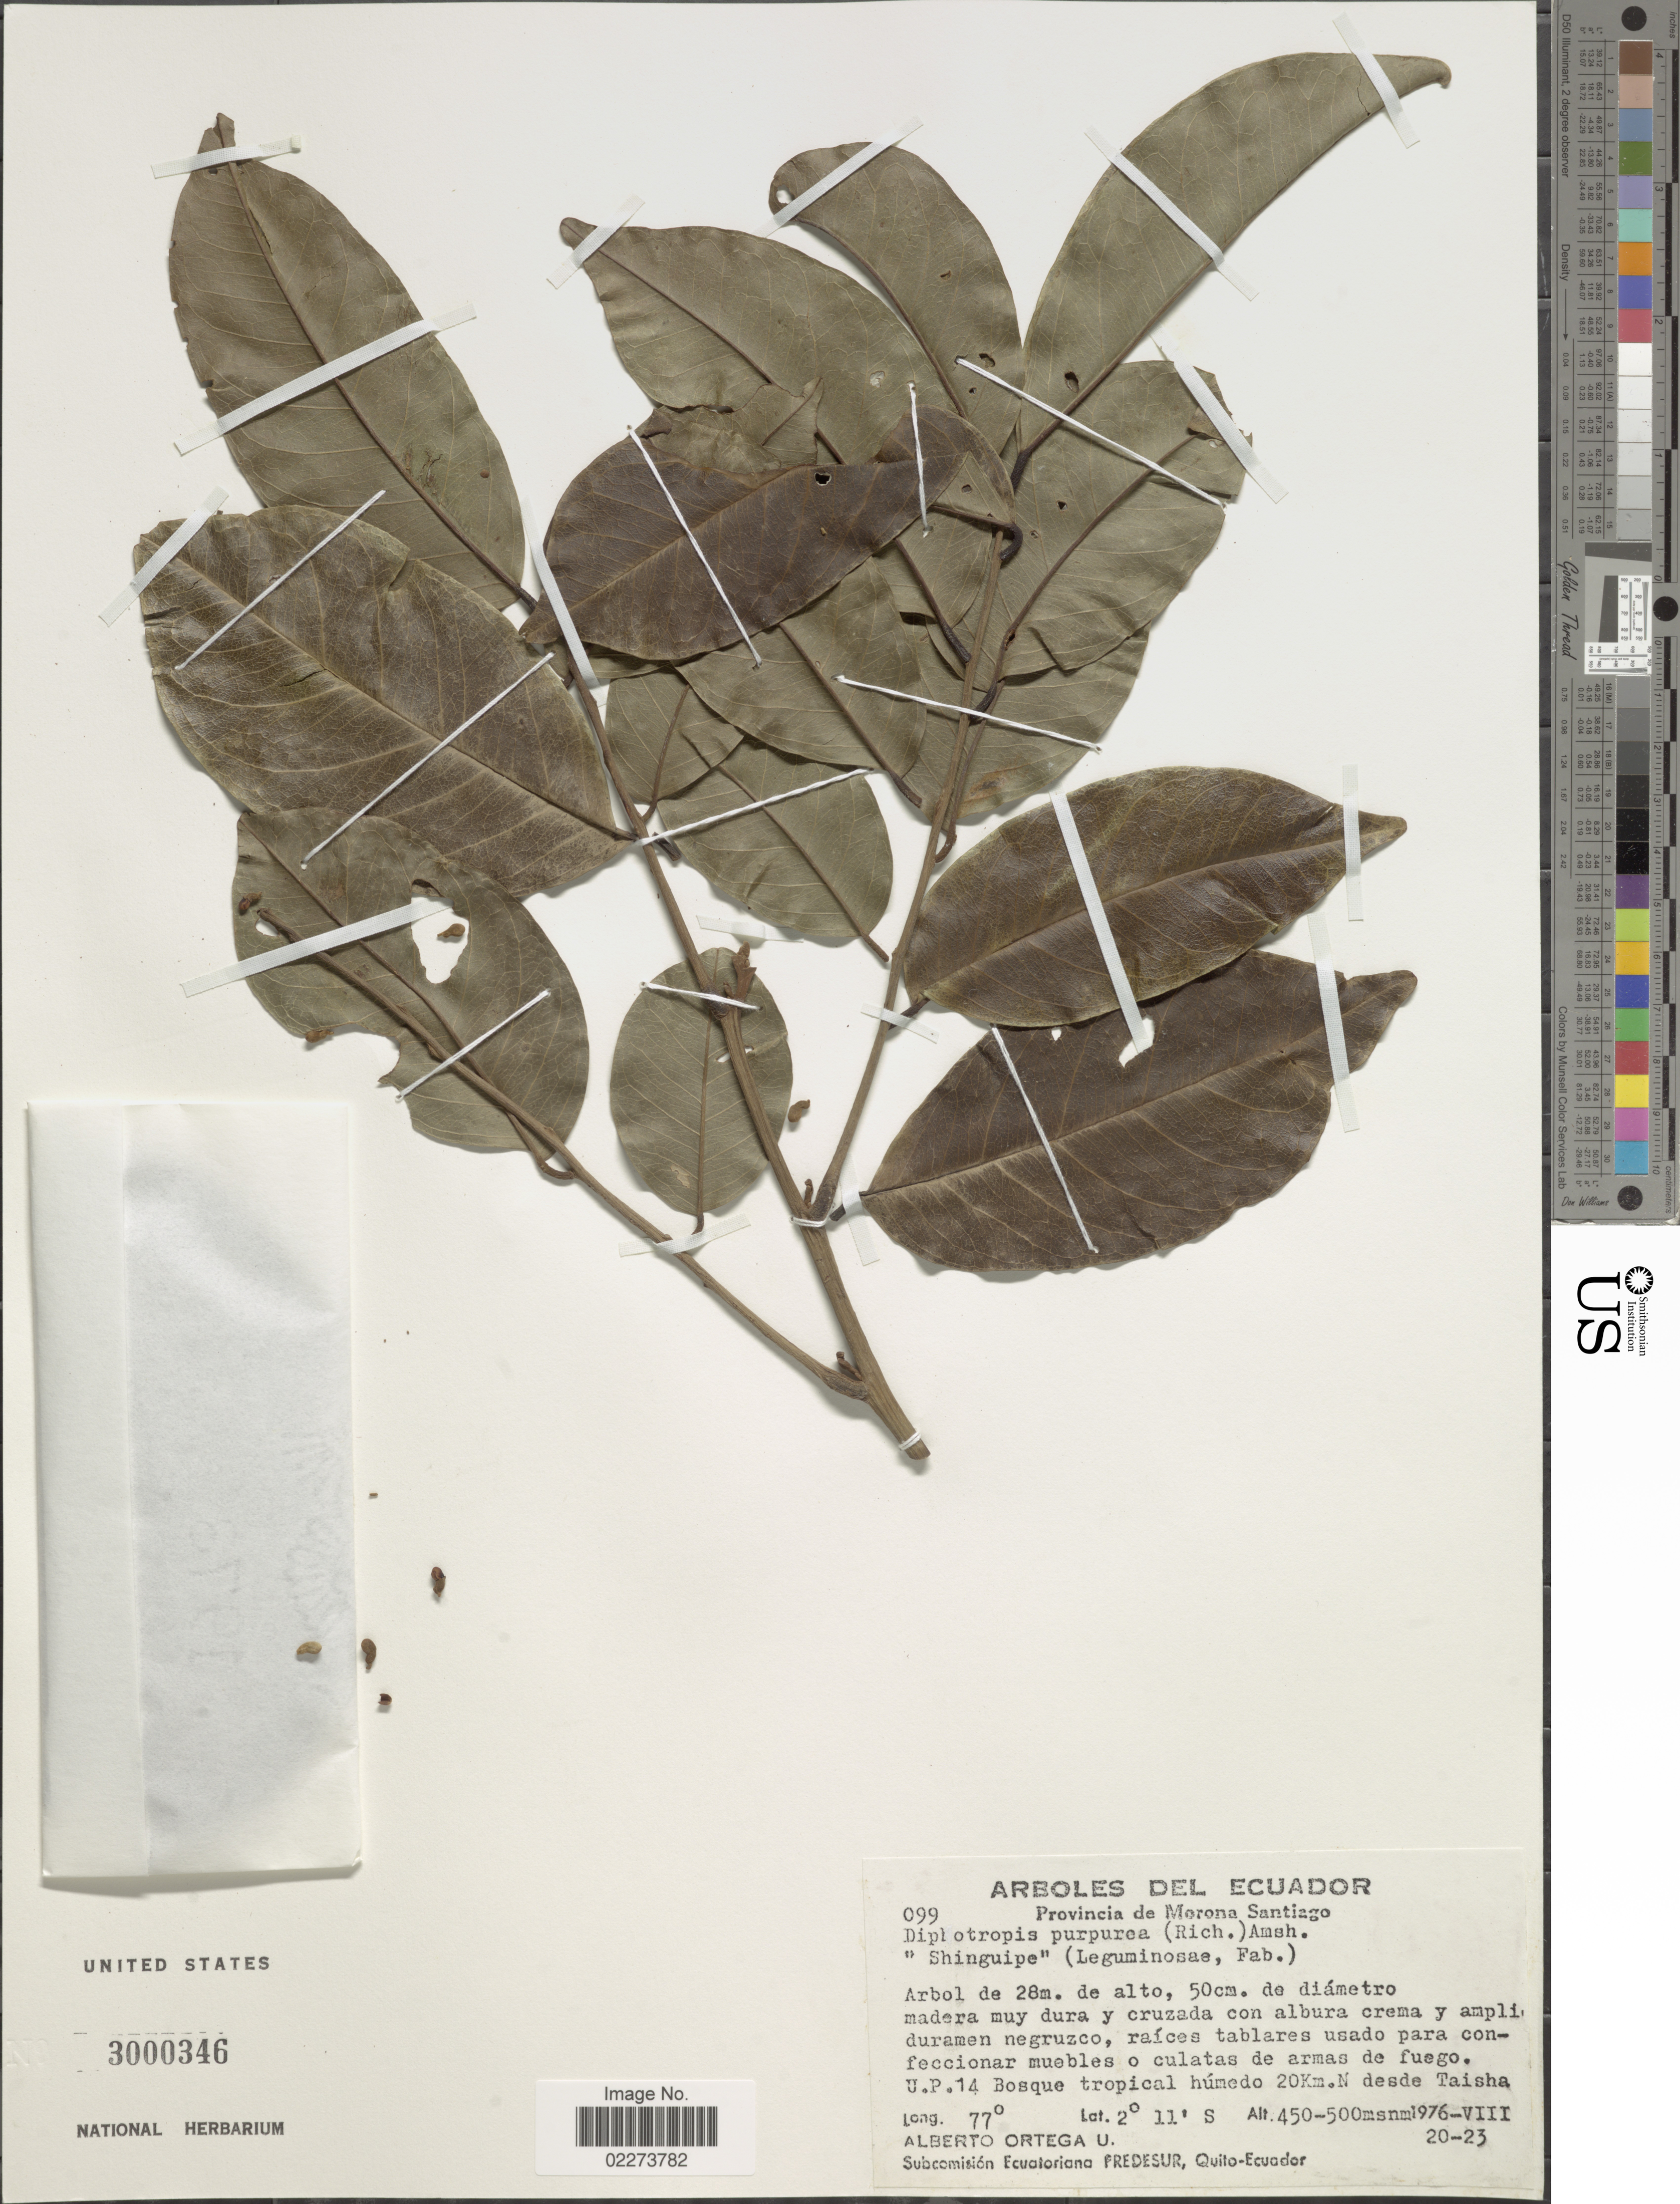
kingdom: Plantae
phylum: Tracheophyta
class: Magnoliopsida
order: Fabales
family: Fabaceae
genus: Diplotropis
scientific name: Diplotropis purpurea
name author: (Rich.) Amshoff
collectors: A. T. Ortega U.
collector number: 099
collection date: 1976-08-20/1976-08-23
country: Ecuador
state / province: Morona-Santiago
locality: Provincia de Morona Santiago, U.P. 14 Bosque tropical humedo 20km. N desde Taisha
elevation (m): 450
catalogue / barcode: US 3000346